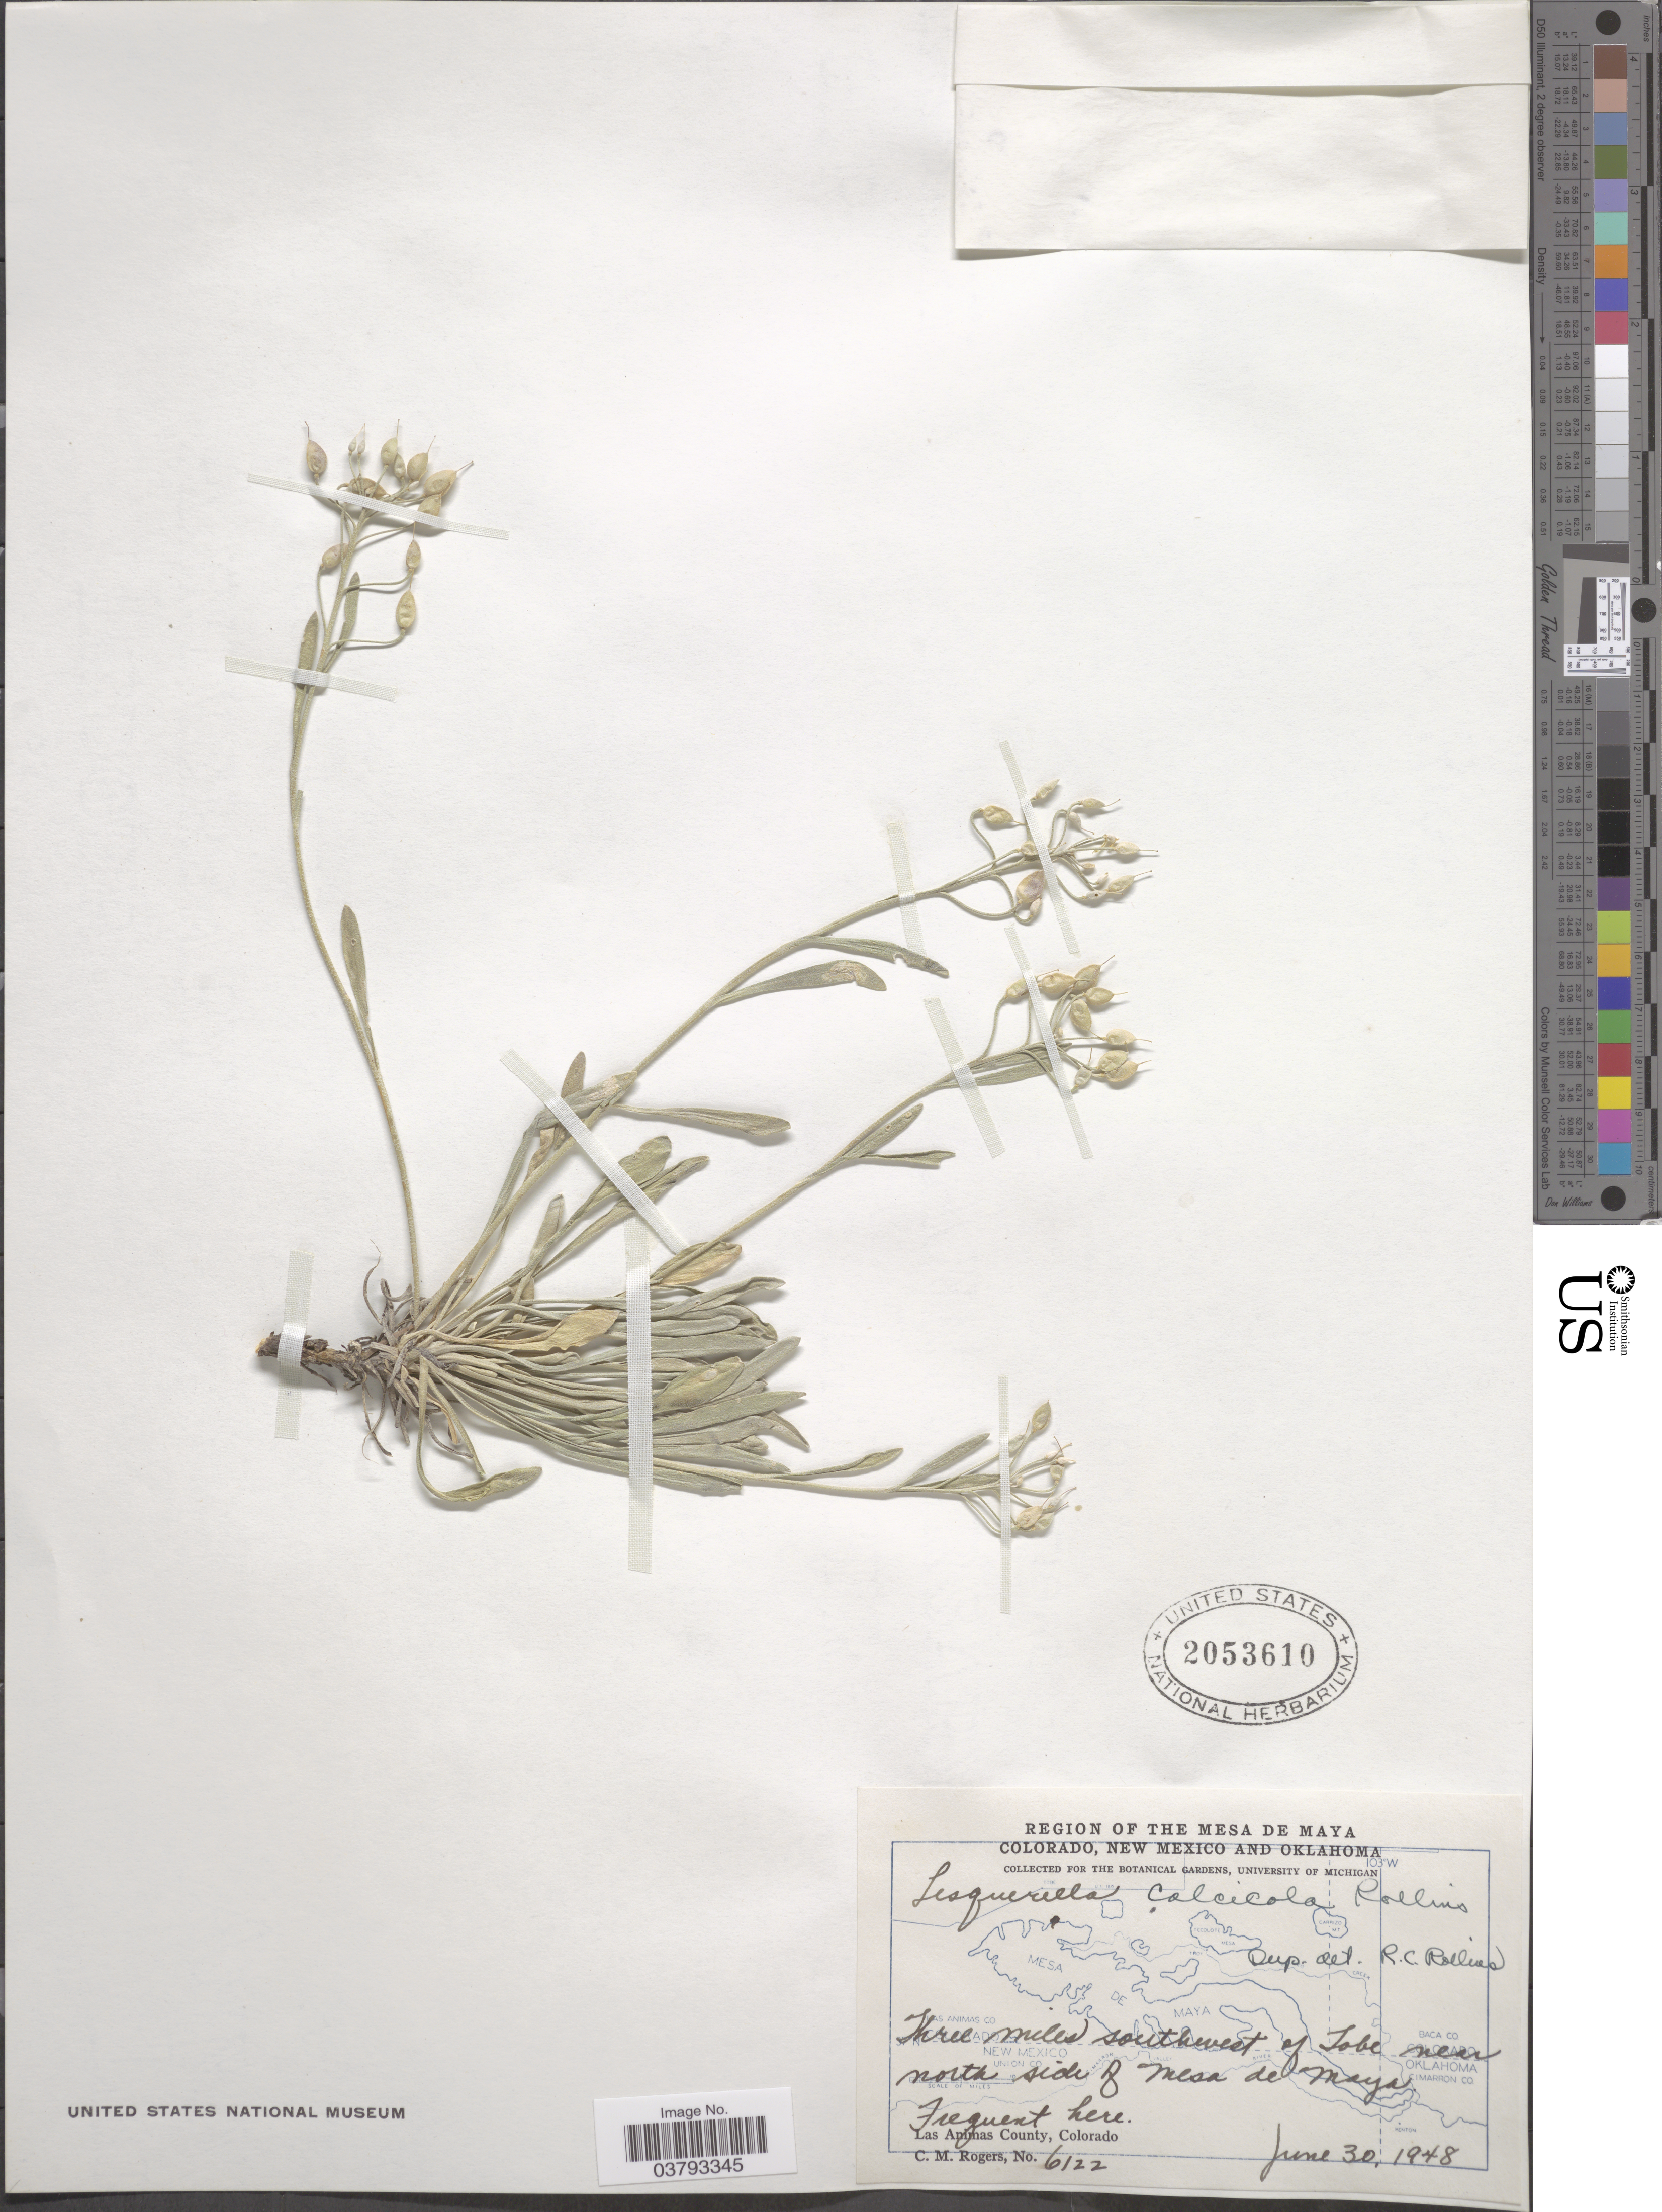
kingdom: Plantae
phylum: Tracheophyta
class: Magnoliopsida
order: Brassicales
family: Brassicaceae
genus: Lesquerella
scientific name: Lesquerella calcicola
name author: Rollins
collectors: C. M. Rogers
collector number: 6122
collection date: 1948-06-30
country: United States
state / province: Colorado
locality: The Mesa de Maya. Three miles southwest of Tobe near north side of Mesa de Maya. Las Animas County.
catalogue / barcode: US 2053610